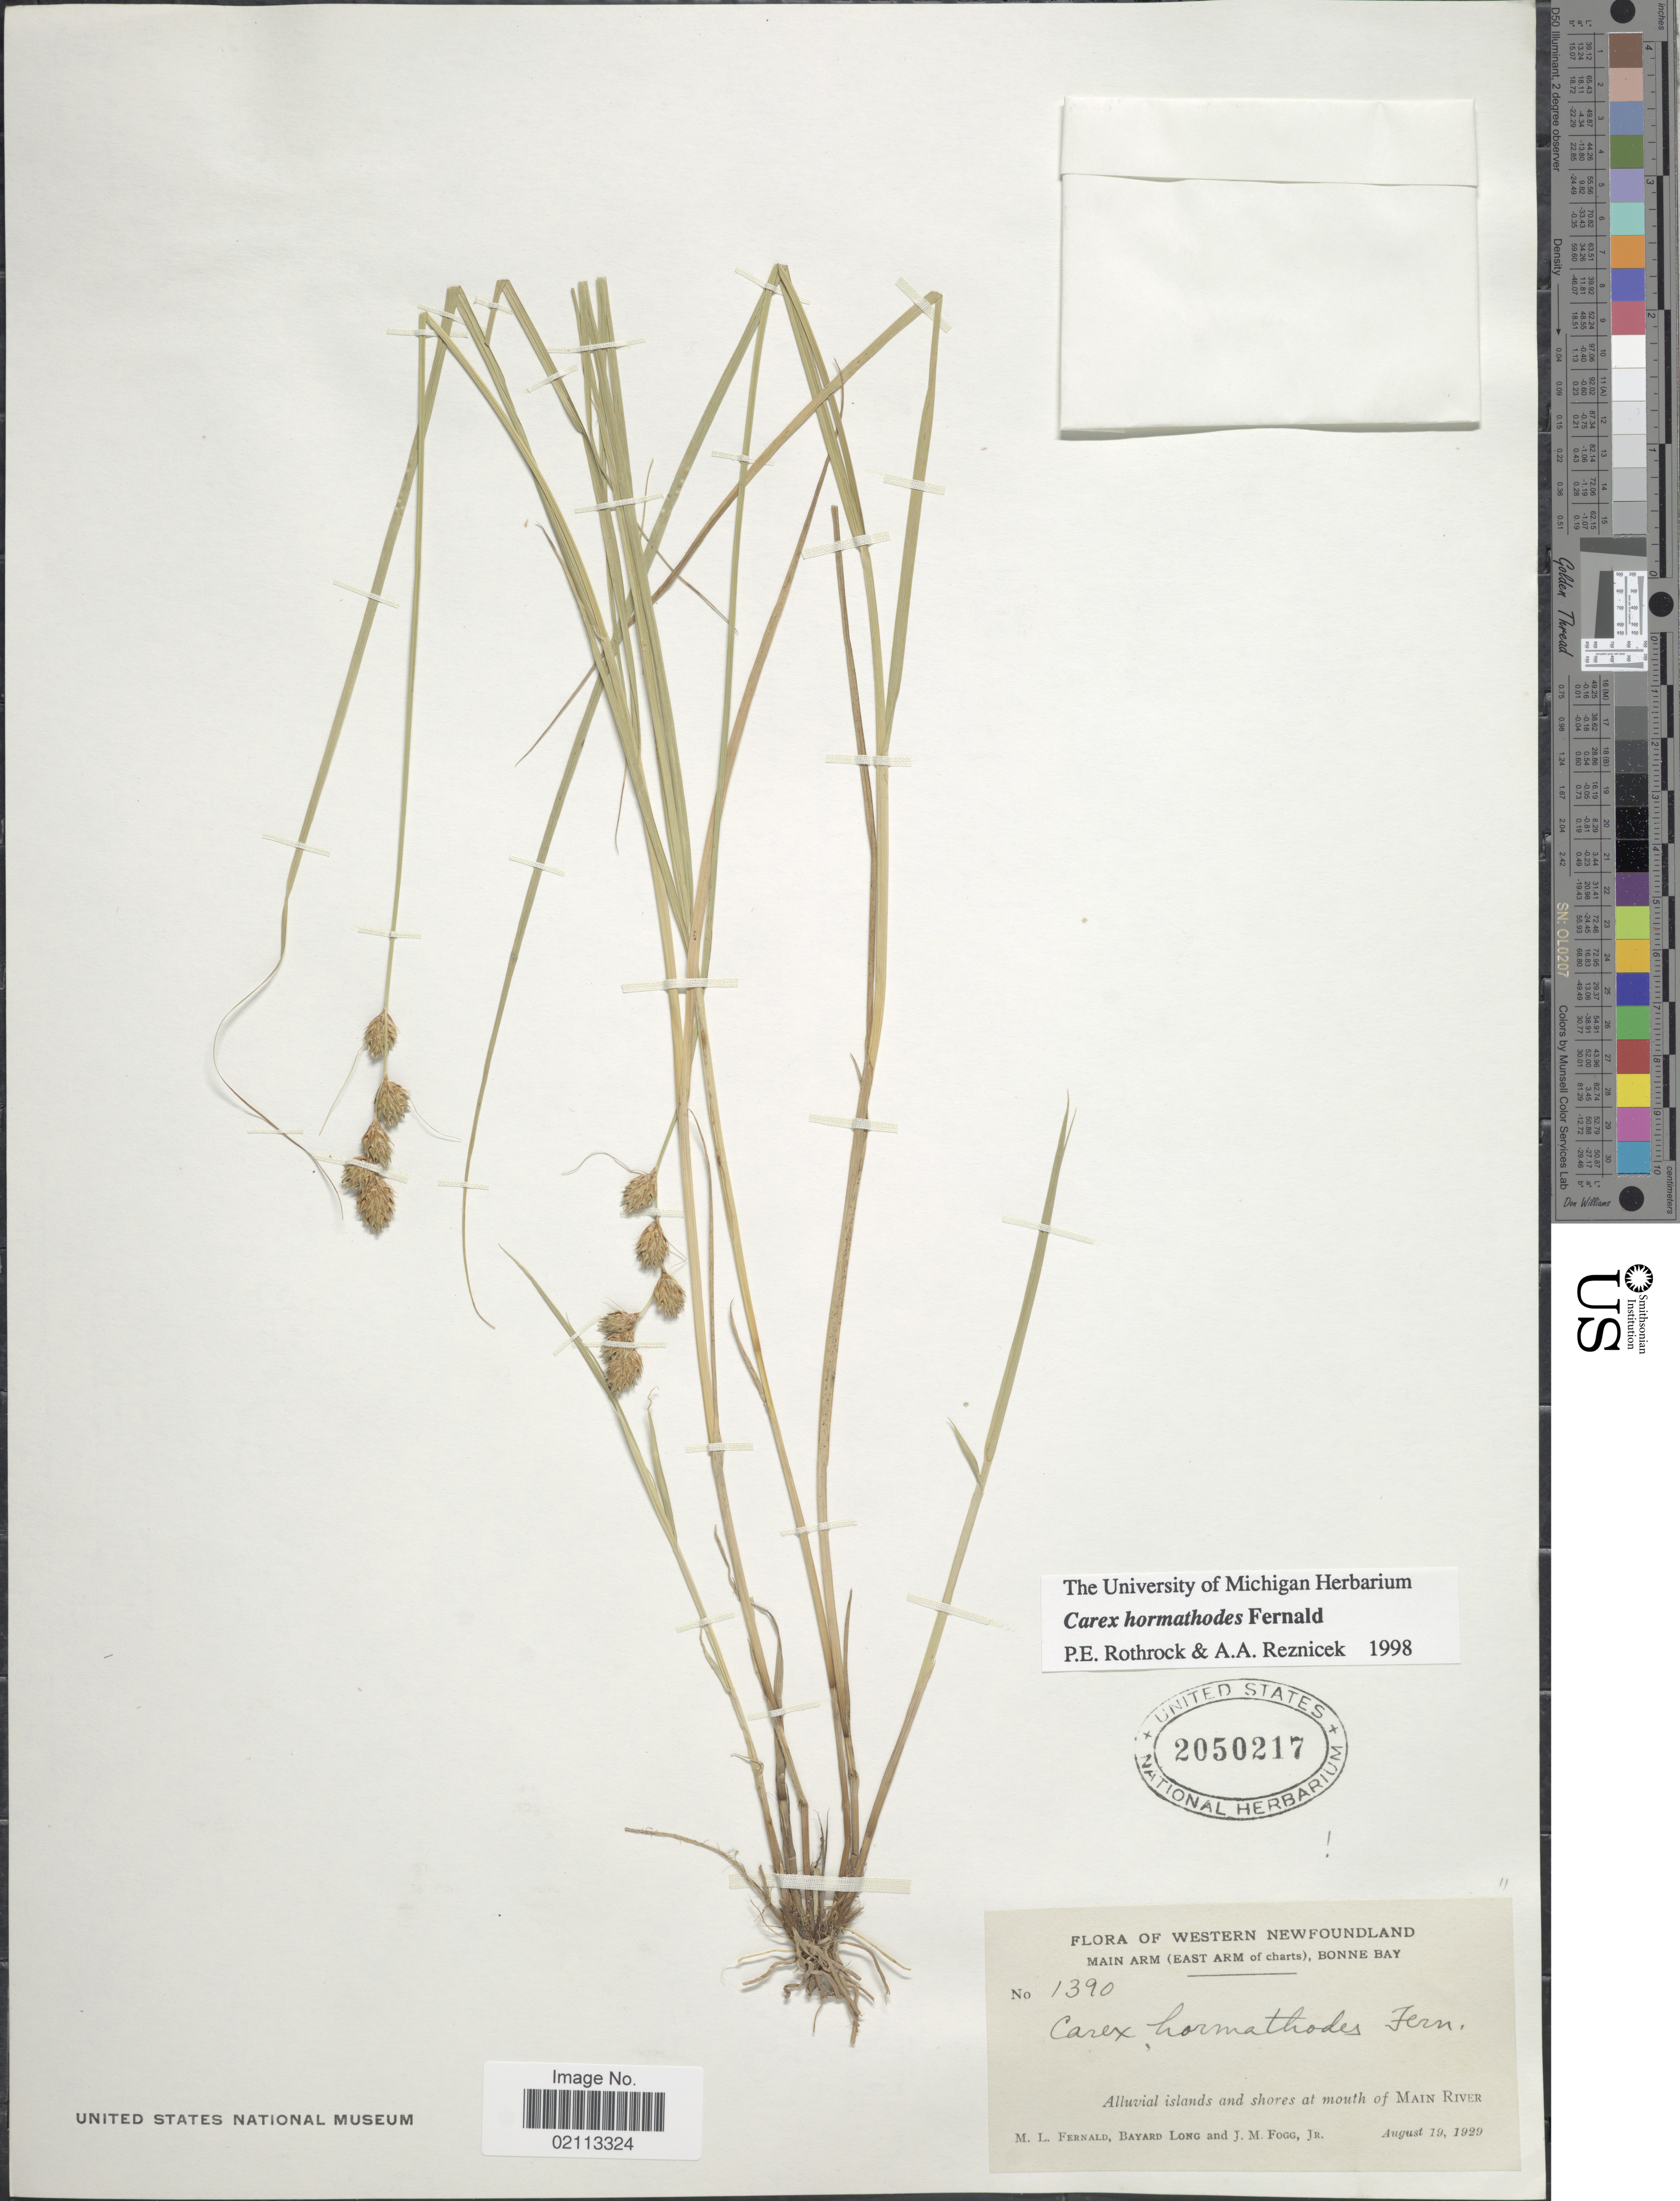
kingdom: Plantae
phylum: Tracheophyta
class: Liliopsida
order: Poales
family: Cyperaceae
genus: Carex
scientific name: Carex hormathodes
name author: Fernald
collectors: M. L. Fernald, B. Long & J. Fogg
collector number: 1390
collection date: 1929-08-19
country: Canada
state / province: Newfoundland and Labrador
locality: Western Newfoundland, Main Arm (east Arm of charts), Bonne Bay, Alluvial islands and shores at mouth of Main River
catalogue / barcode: US 2050217